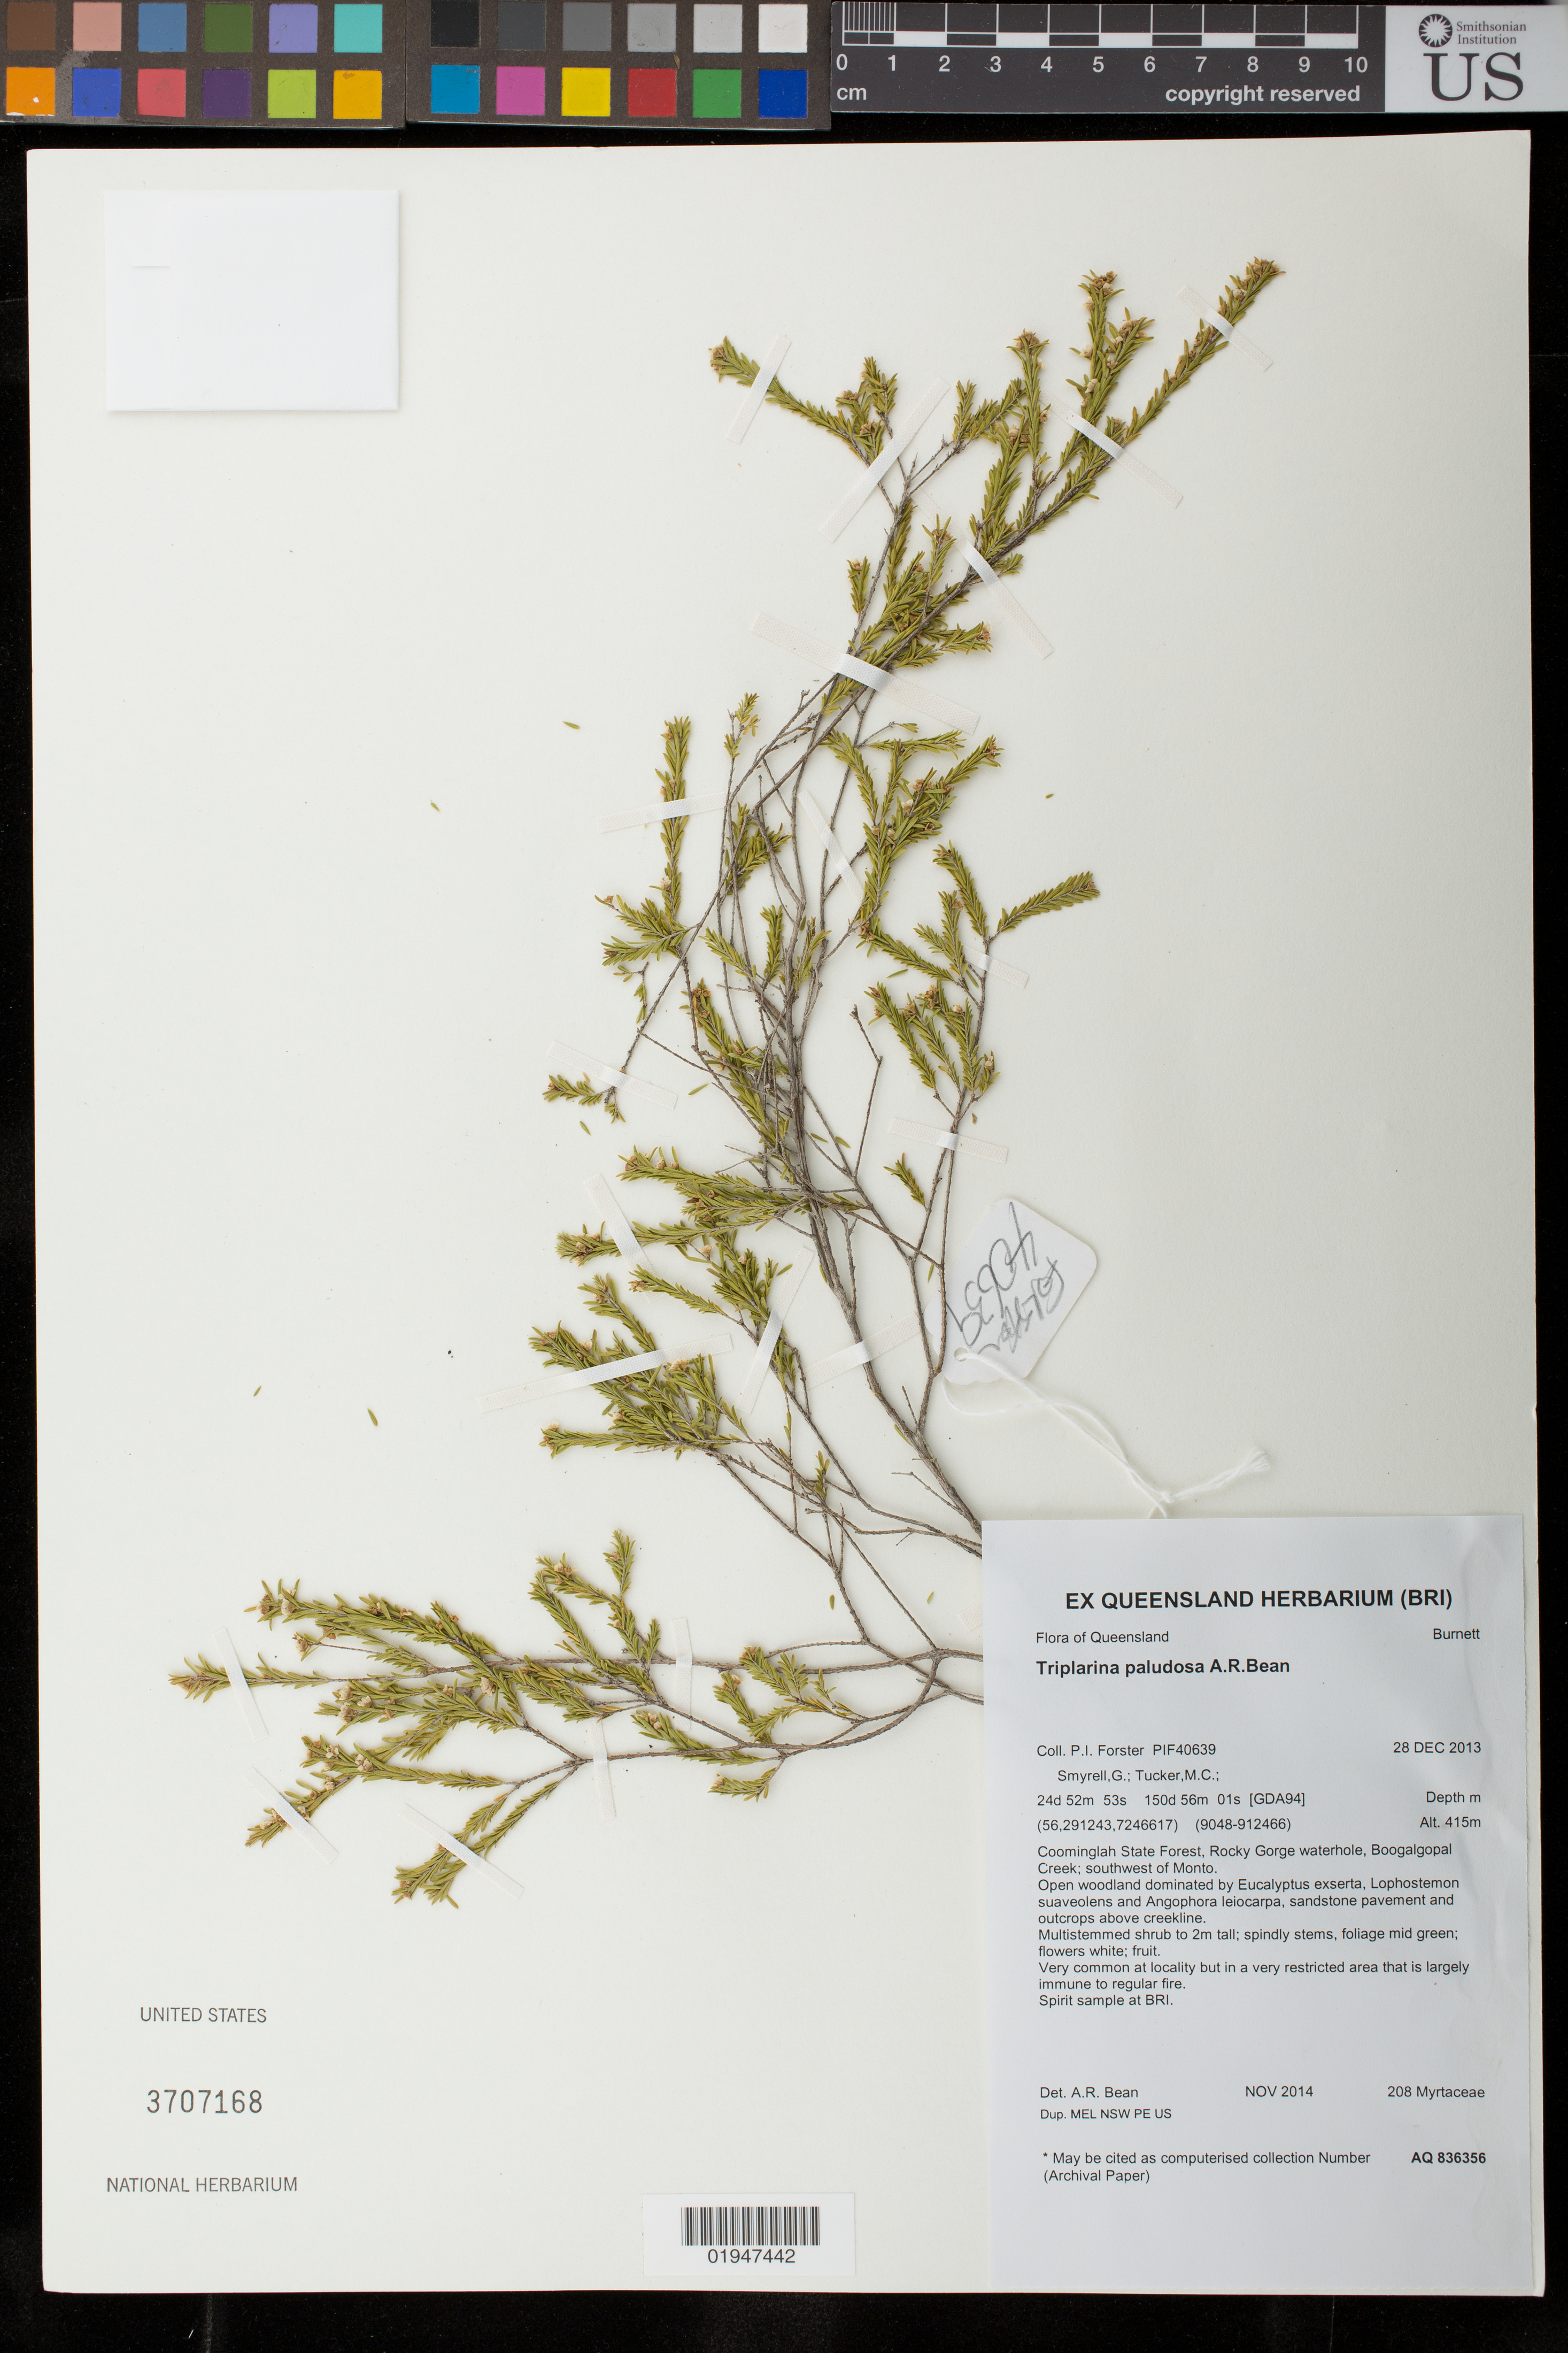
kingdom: Plantae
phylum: Tracheophyta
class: Magnoliopsida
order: Myrtales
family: Myrtaceae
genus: Triplarina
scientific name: Triplarina paludosa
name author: A.R. Bean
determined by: Bean, A. R.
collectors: P. I. Forster, G. Smyrell & M. Tucker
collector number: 40639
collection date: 2013-12-28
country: Australia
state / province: Queensland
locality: Coominglah State Forest, Rocky Gorge waterhole, Boogalgopal Creek; SW of Monto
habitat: Open woodland dominated by Eucalyptus exserta, Lophostemon suaveolens and Angophora leiocarps, sandstone pavement and outcrops above creekline. Very common at this location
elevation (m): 415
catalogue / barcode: US 3707168